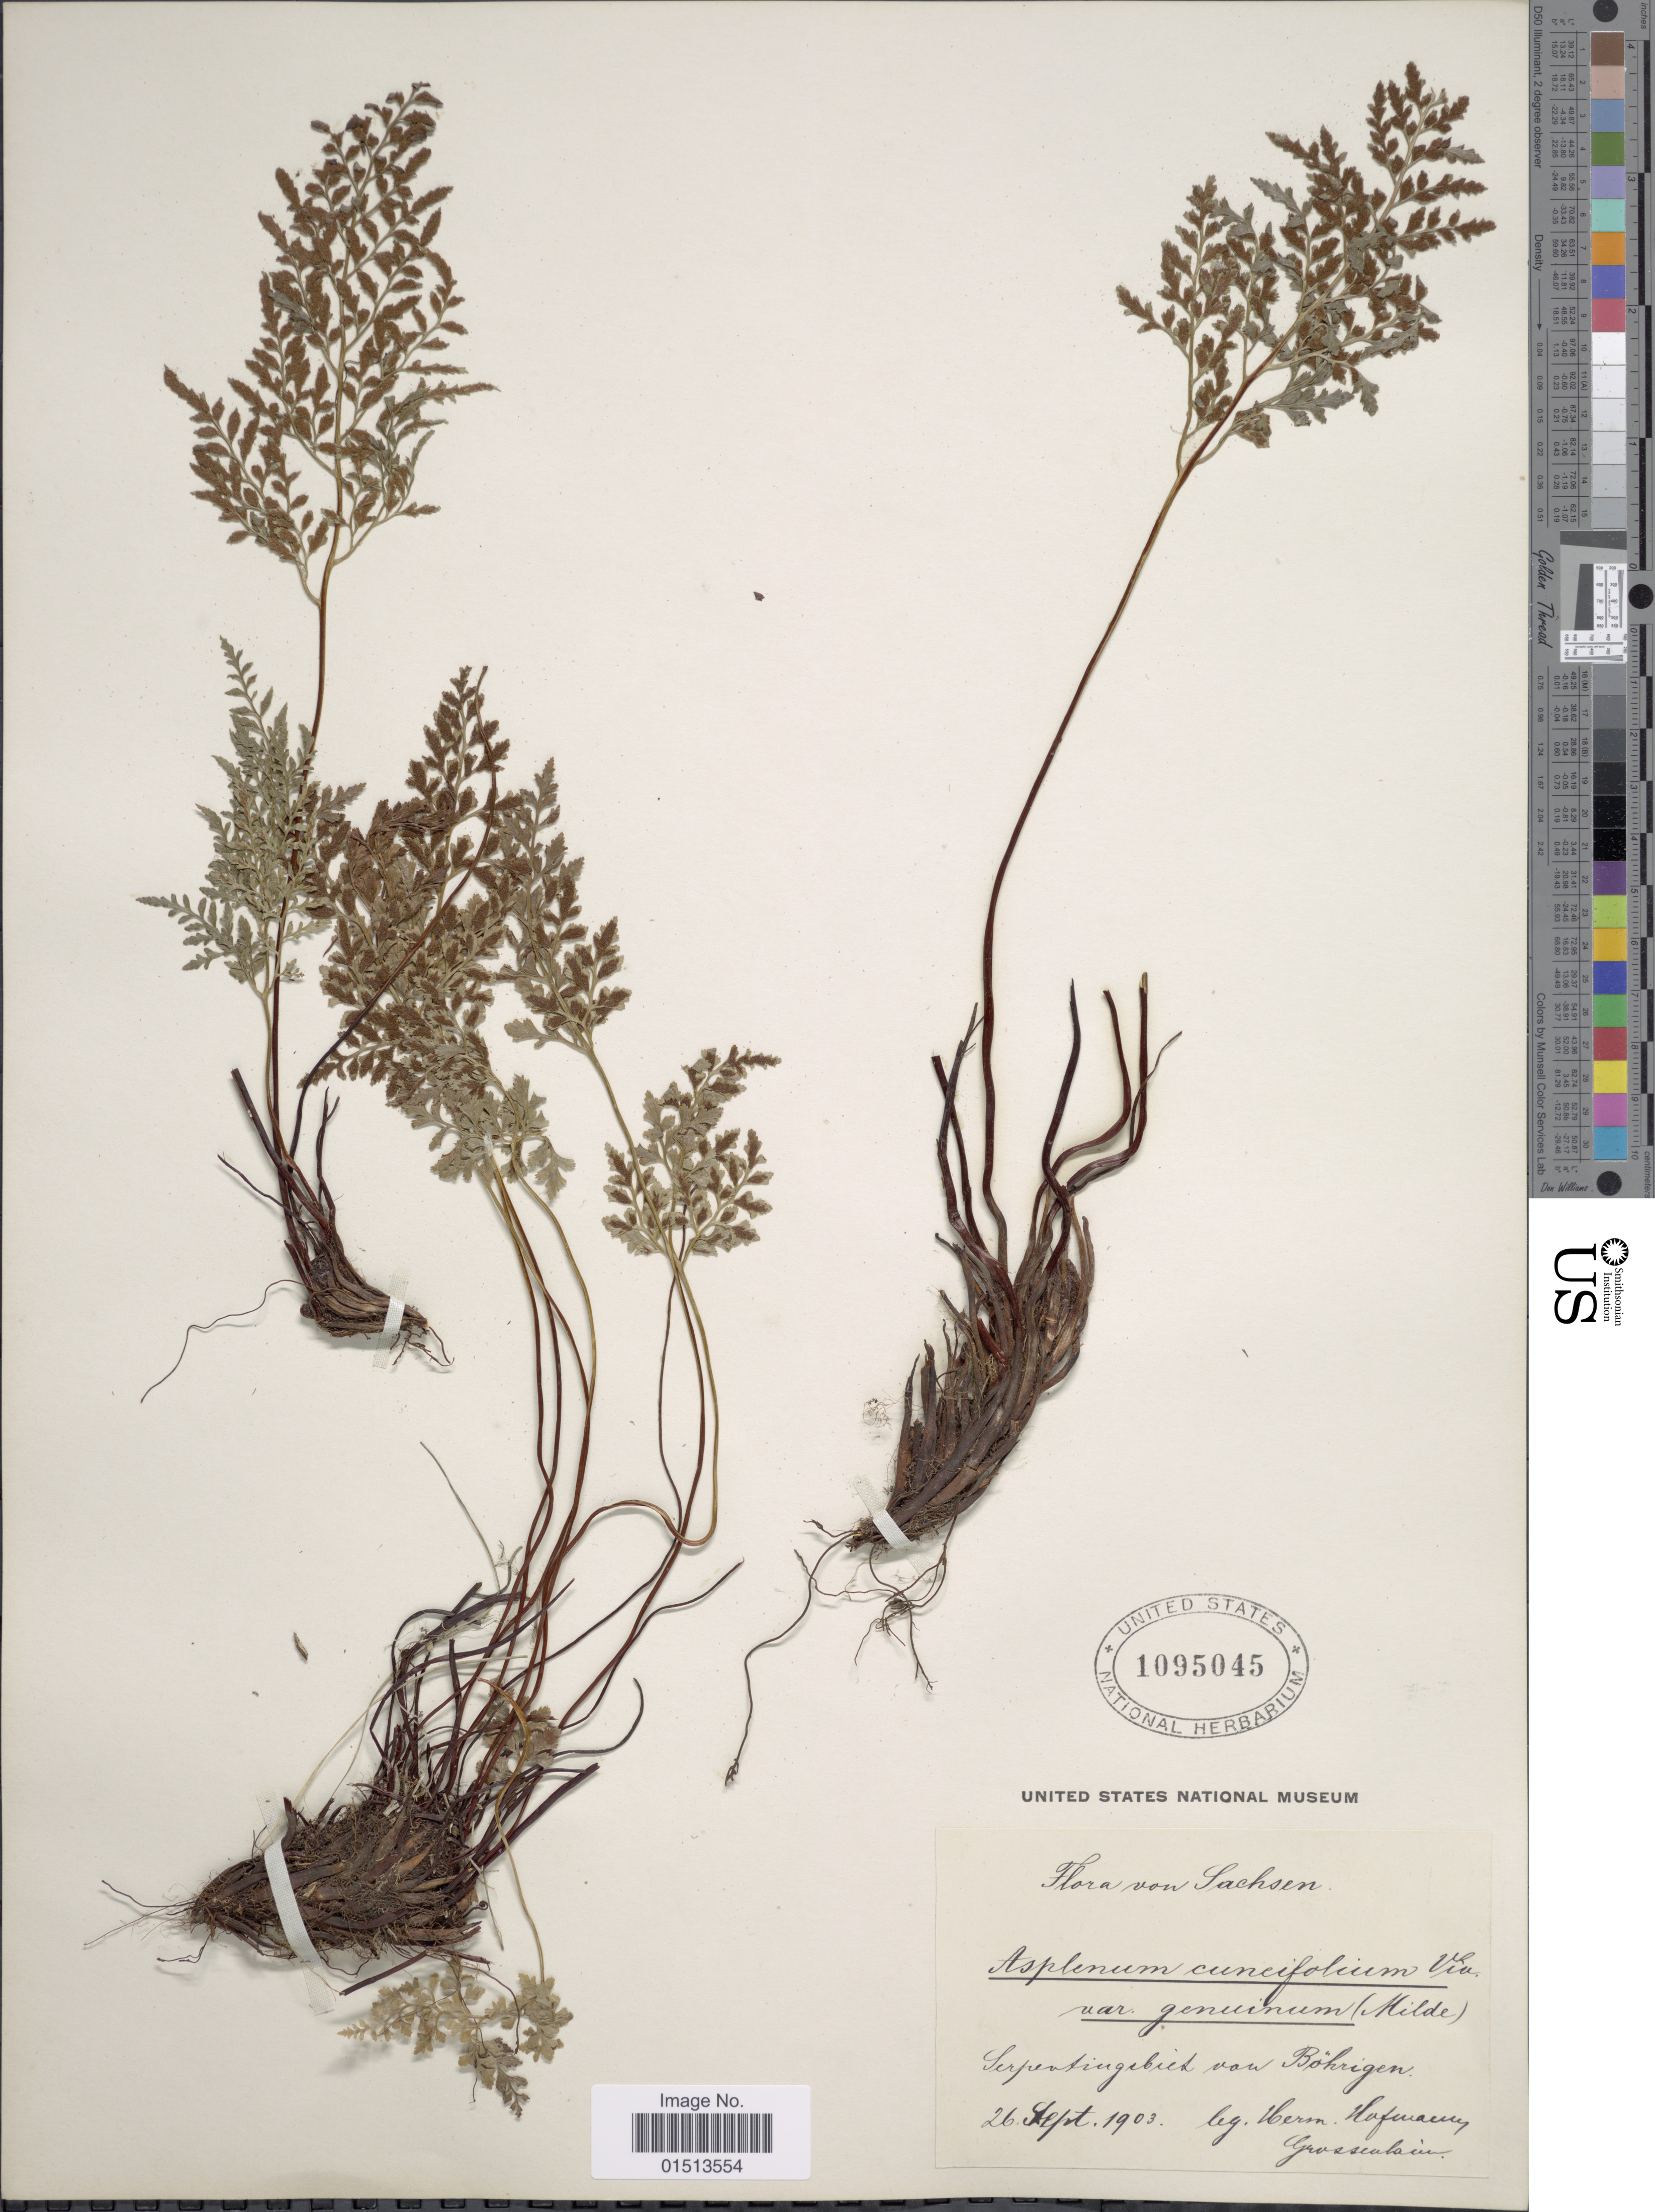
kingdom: Plantae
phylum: Tracheophyta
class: Polypodiopsida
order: Polypodiales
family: Aspleniaceae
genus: Asplenium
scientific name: Asplenium adiantum-nigrum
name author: L.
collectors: H. Hofmann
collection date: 1903-09-26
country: Germany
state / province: Sachsen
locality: Serpentingebied von Böhrigen. [interpreted]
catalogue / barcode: US 1095045